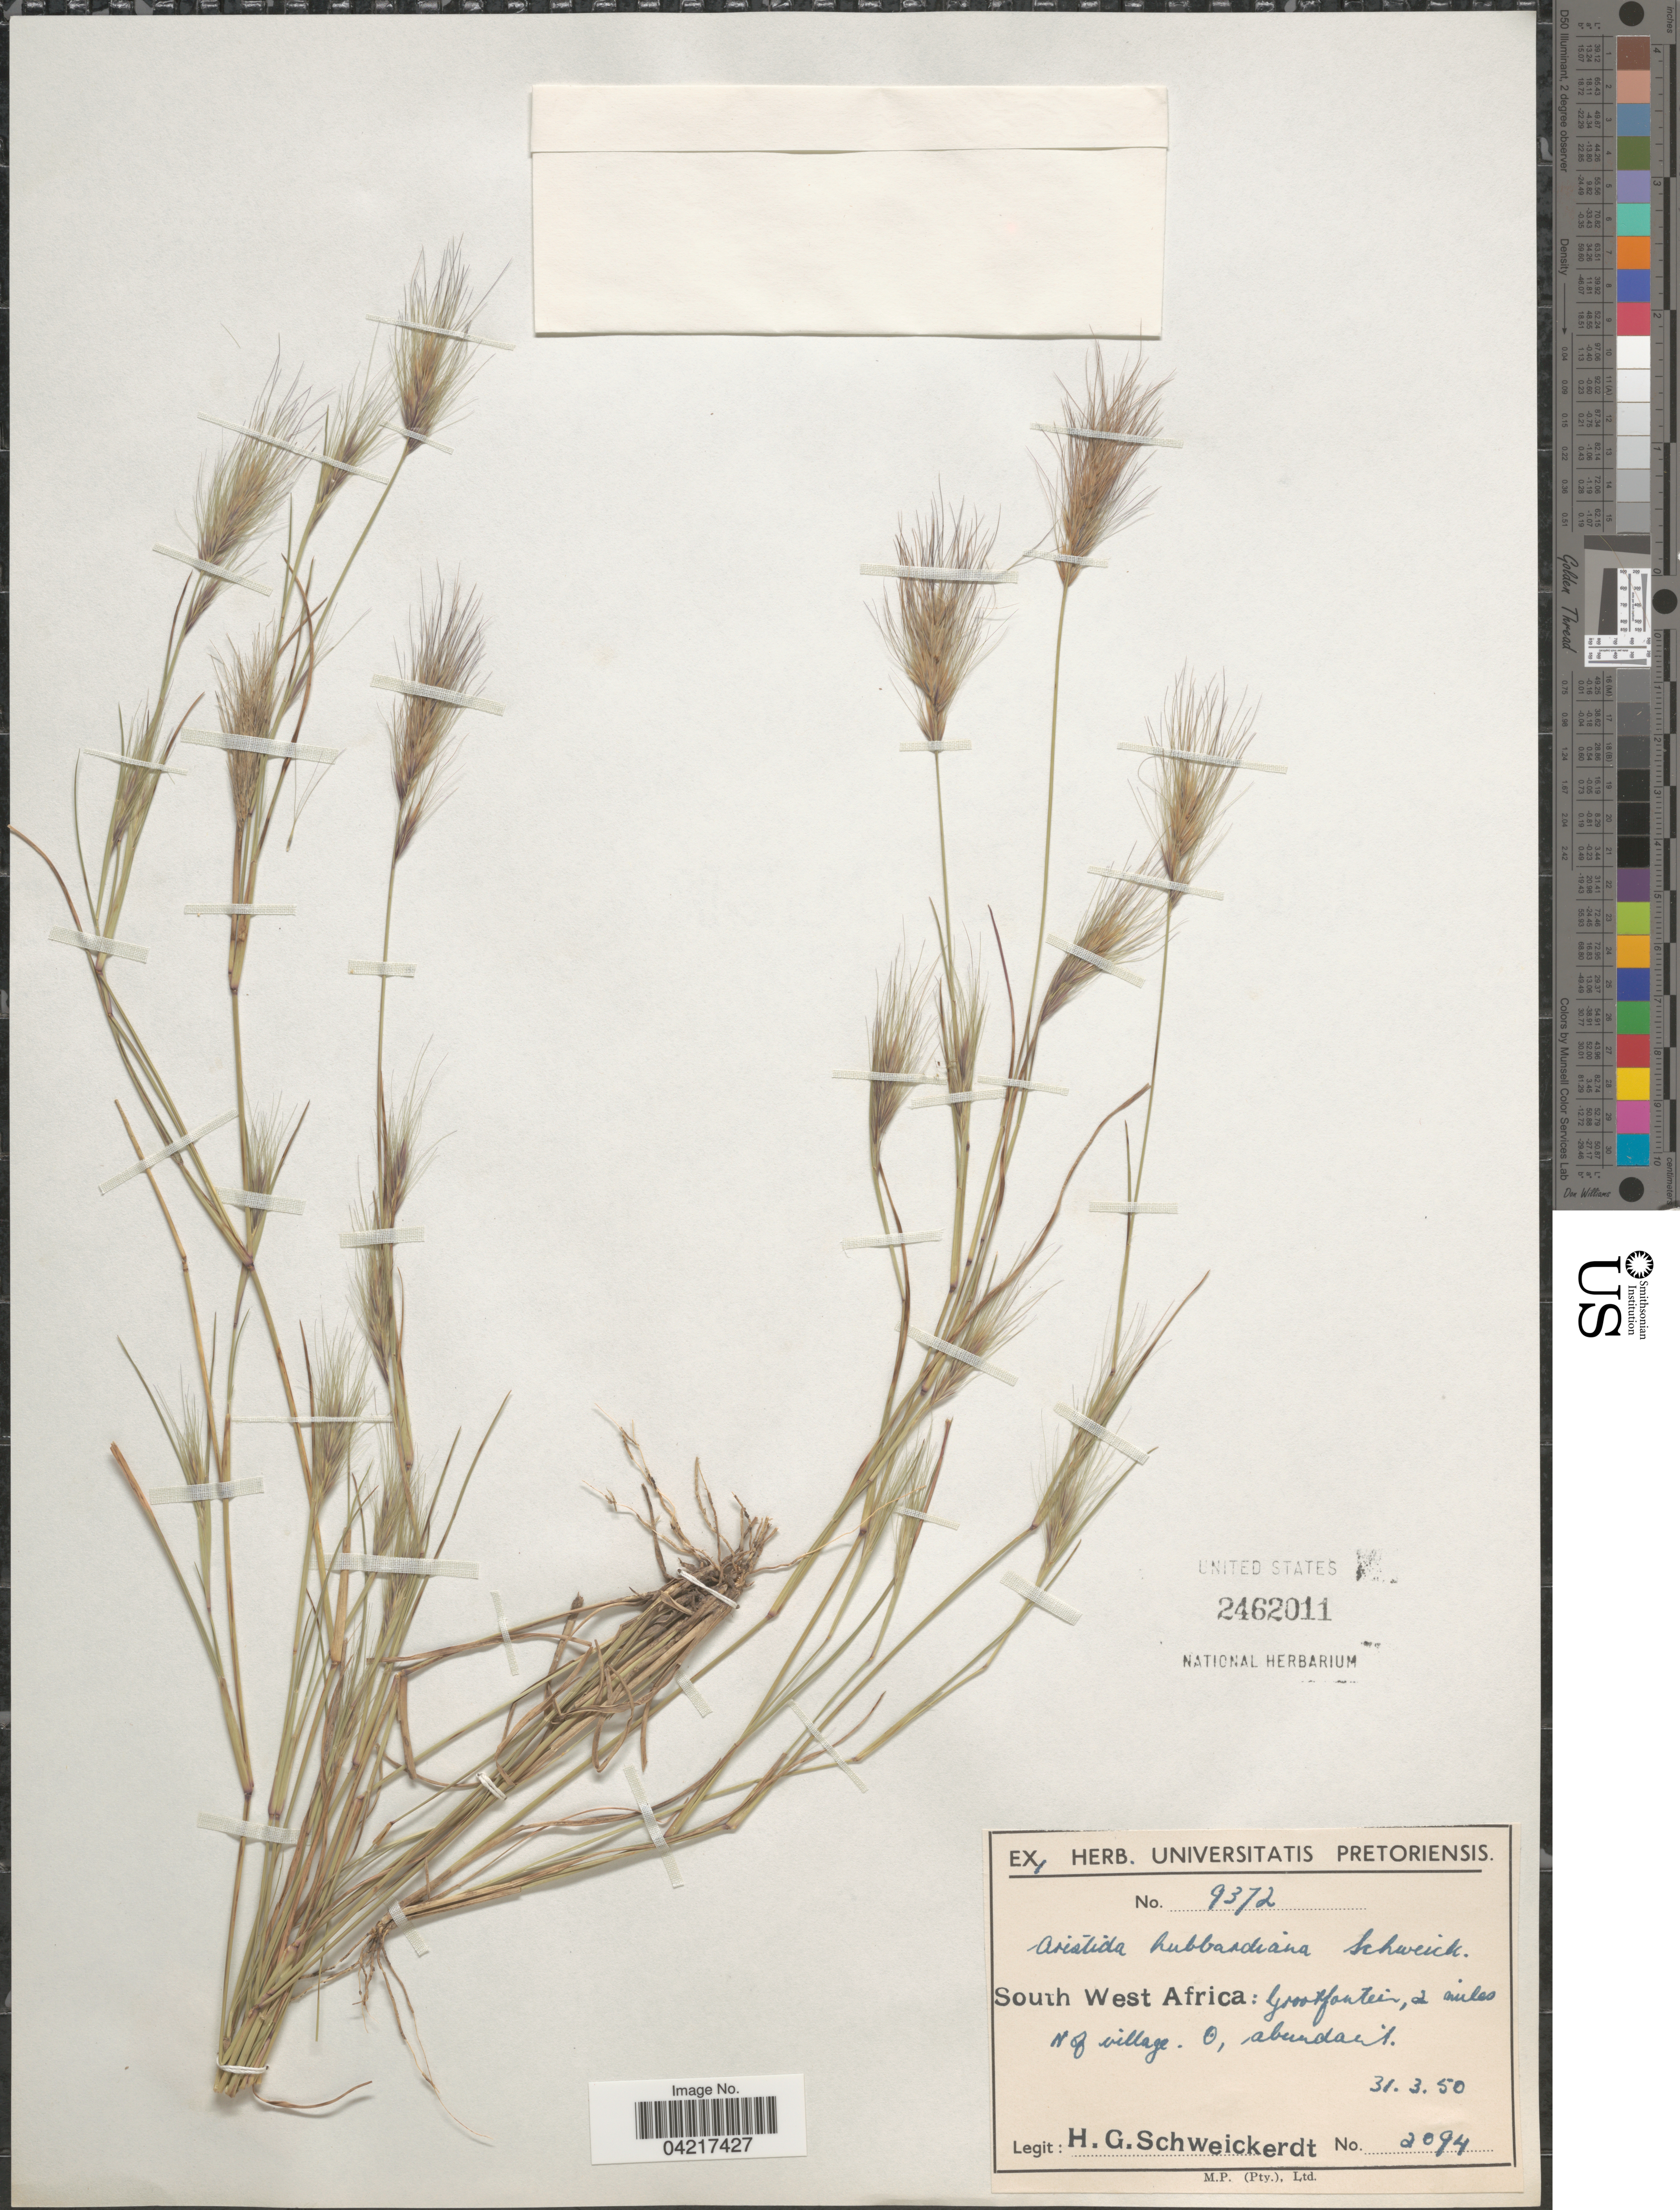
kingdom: Plantae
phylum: Tracheophyta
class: Liliopsida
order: Poales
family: Poaceae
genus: Aristida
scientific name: Aristida hubbardiana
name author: Schweick.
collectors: H. Schweickerdt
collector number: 2094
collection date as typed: Transcribed d/m/y: 31/3/50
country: Namibia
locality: South West Africa. Grootfontein, 2 miles N of village. O, abundant.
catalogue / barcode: US 2462011